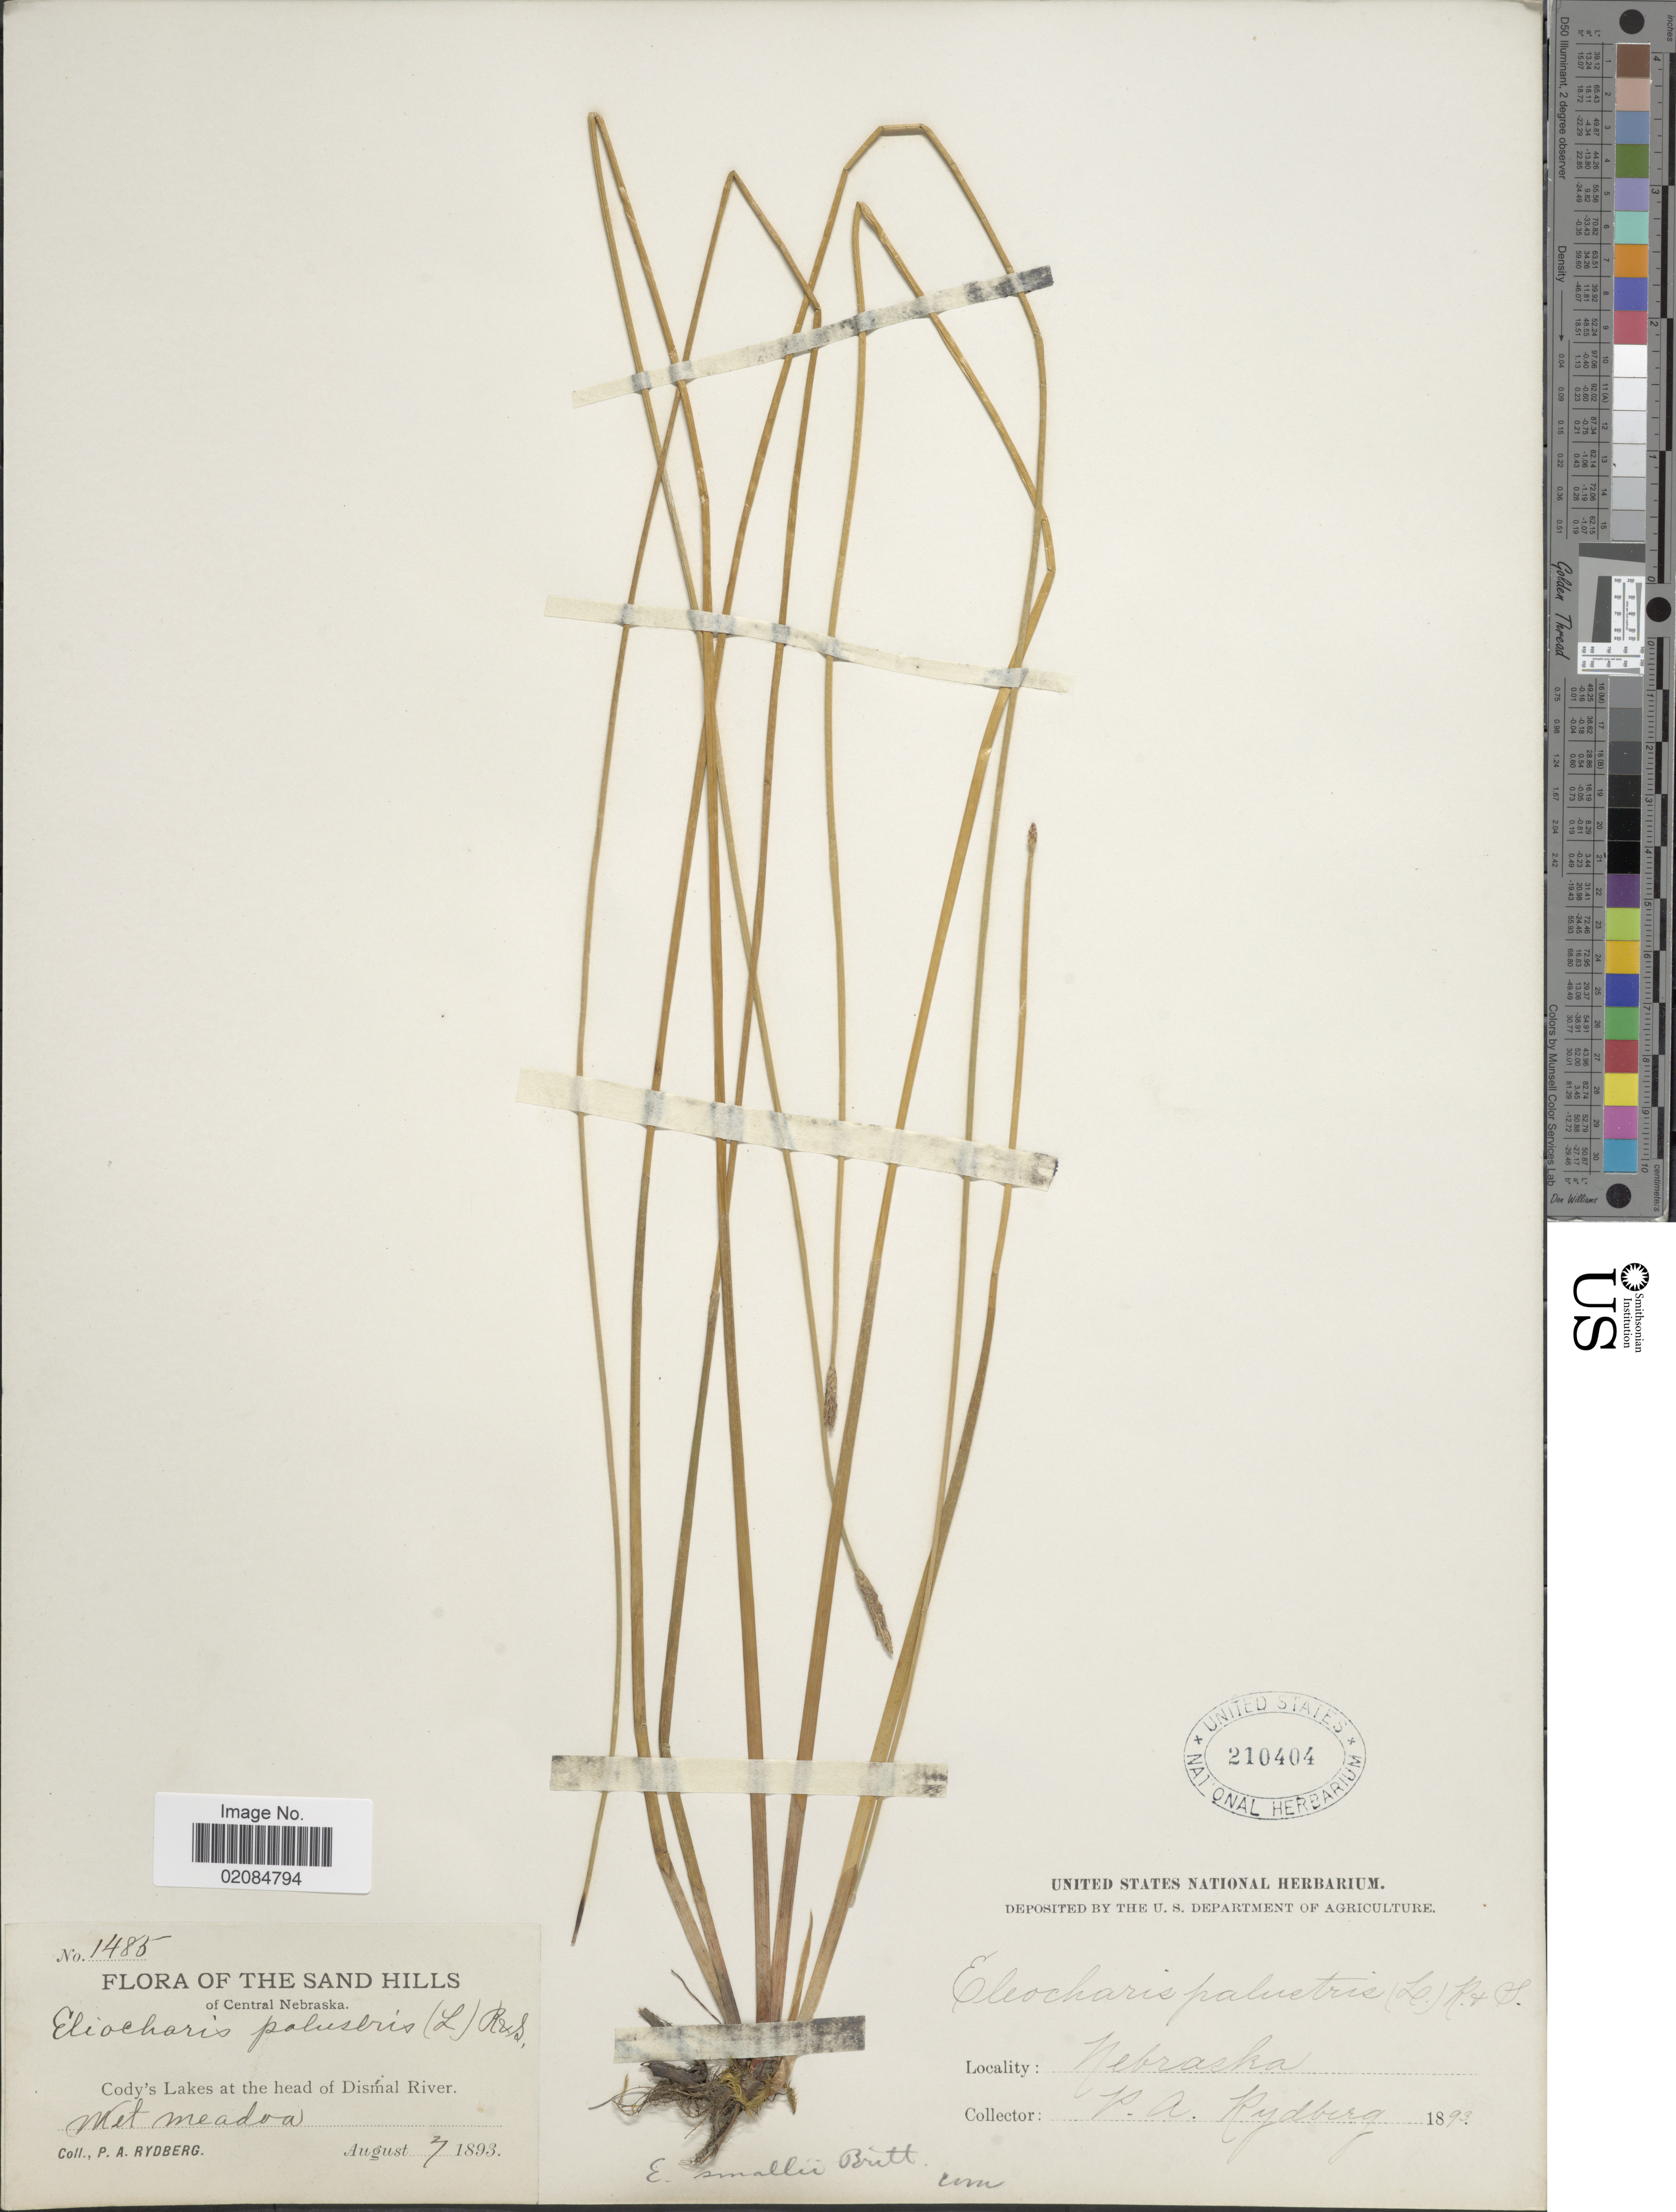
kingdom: Plantae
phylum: Tracheophyta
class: Liliopsida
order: Poales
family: Cyperaceae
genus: Eleocharis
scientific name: Eleocharis palustris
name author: (L.) Roem. & Schult.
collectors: P. A. Rydberg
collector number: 1485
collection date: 1893-08-07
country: United States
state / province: Nebraska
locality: The Sand Hills of Central Nebraska. Cody's Lakes at the head of Dismal River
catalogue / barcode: US 210404